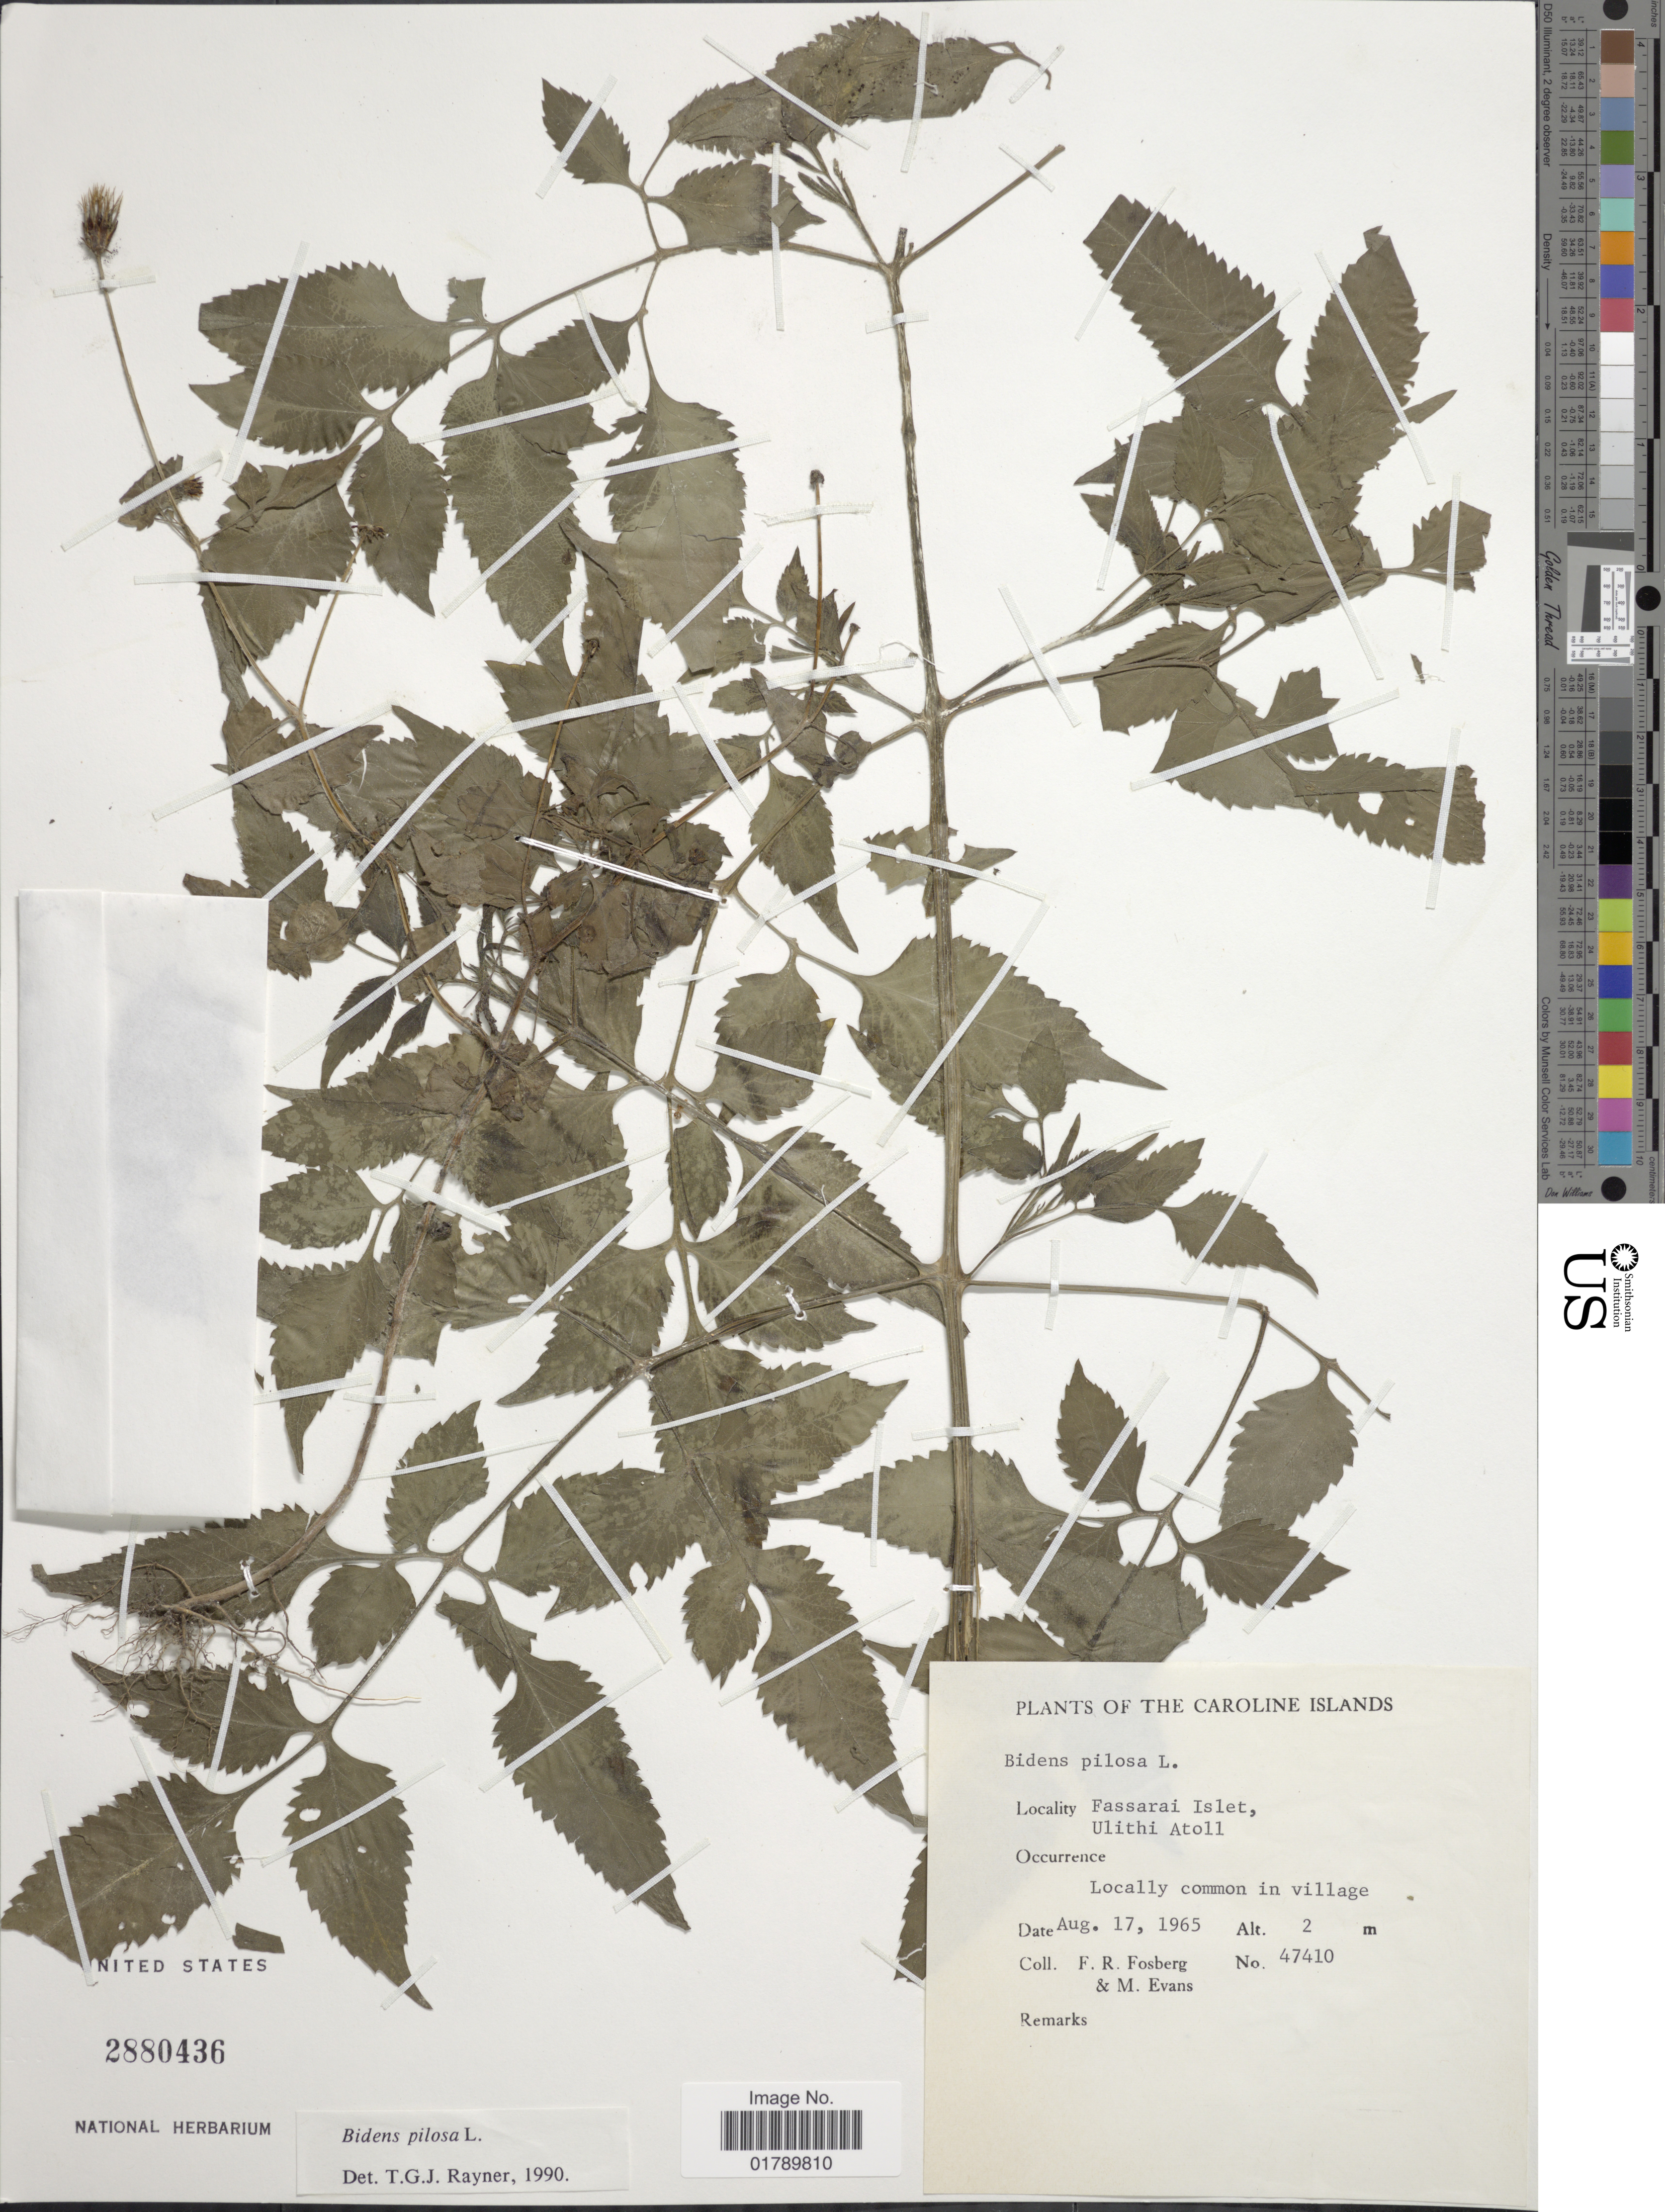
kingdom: Plantae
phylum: Tracheophyta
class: Magnoliopsida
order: Asterales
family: Asteraceae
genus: Bidens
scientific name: Bidens pilosa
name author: L.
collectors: F. R. Fosberg & M. Evans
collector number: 47410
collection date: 1965-08-17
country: Micronesia, Federated States of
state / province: Yap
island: Ulithi Atoll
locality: Fassarai Islet. Ulithi Atoll.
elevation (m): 2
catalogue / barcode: US 2880436